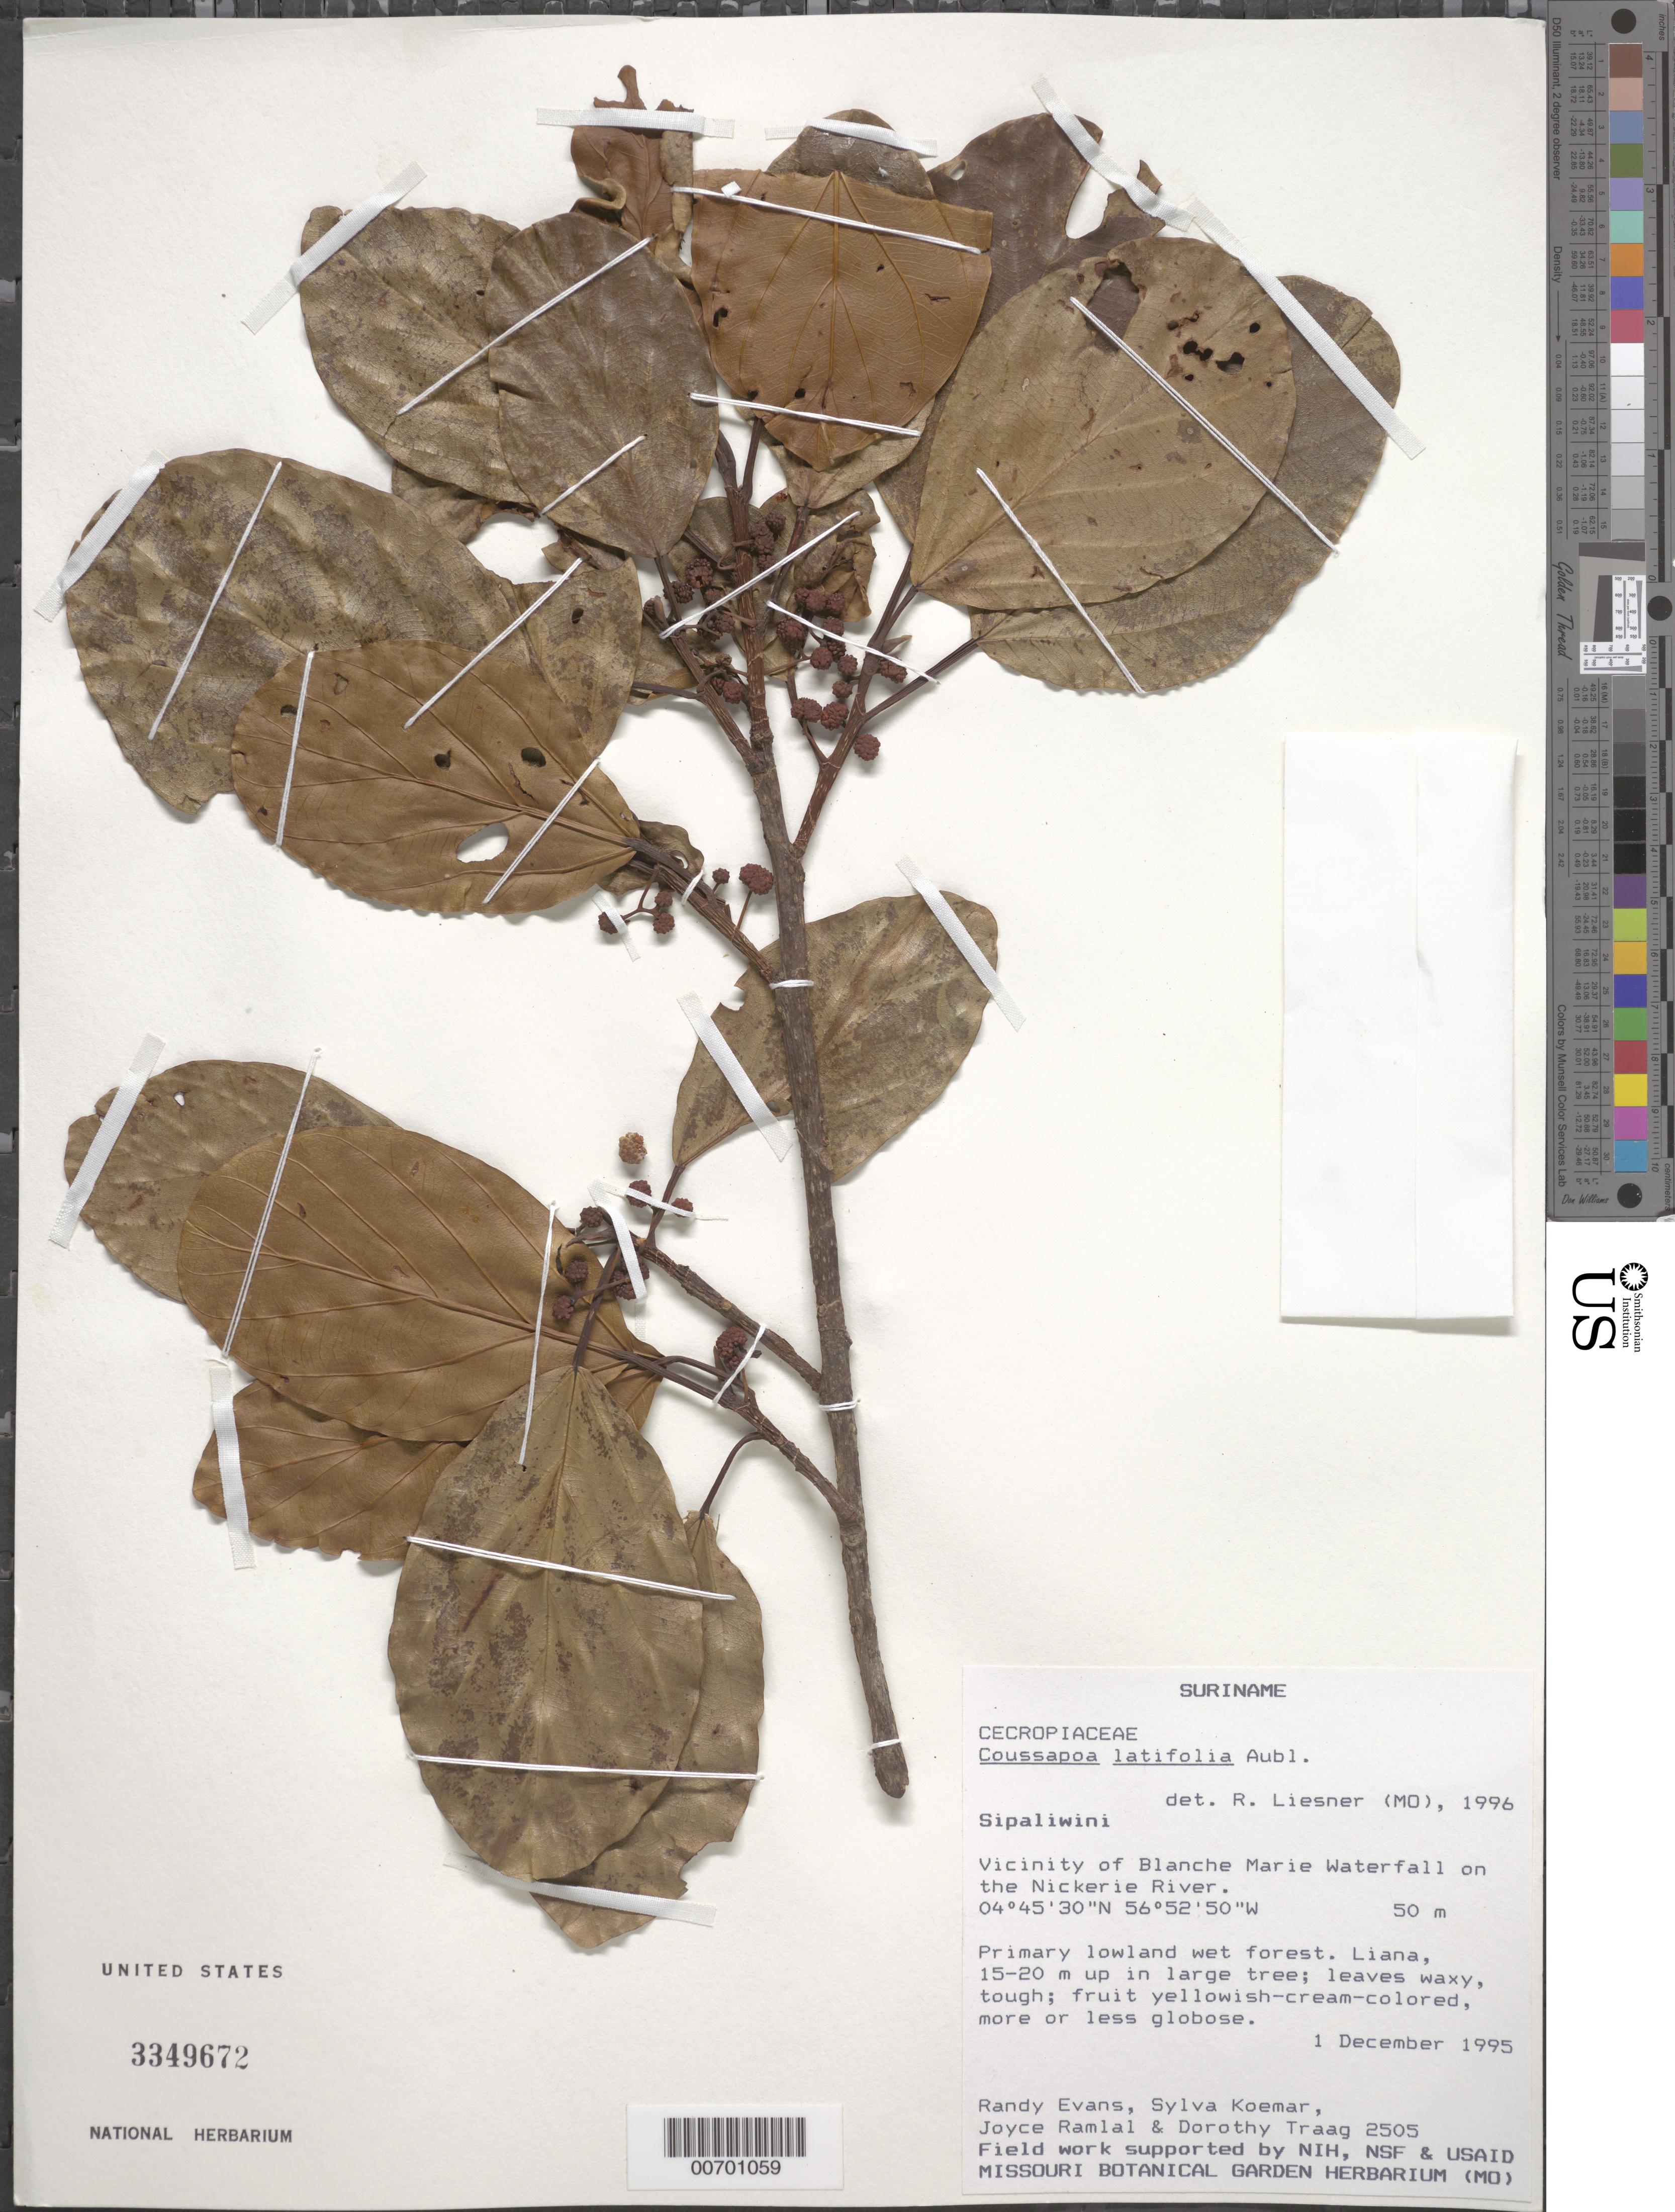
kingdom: Plantae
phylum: Tracheophyta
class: Magnoliopsida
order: Rosales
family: Urticaceae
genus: Coussapoa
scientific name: Coussapoa latifolia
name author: Aubl.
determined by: Liesner, R. L.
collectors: R. Evans, S. Koemar, J. Ramlal & D. Traag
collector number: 2505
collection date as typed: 1-Dec-95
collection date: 1995-12-01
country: Suriname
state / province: Sipaliwini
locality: Blanche Marie Waterfall, vic., on Nickerie R.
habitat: Primary lowland wet forest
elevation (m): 50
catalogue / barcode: US 3349672